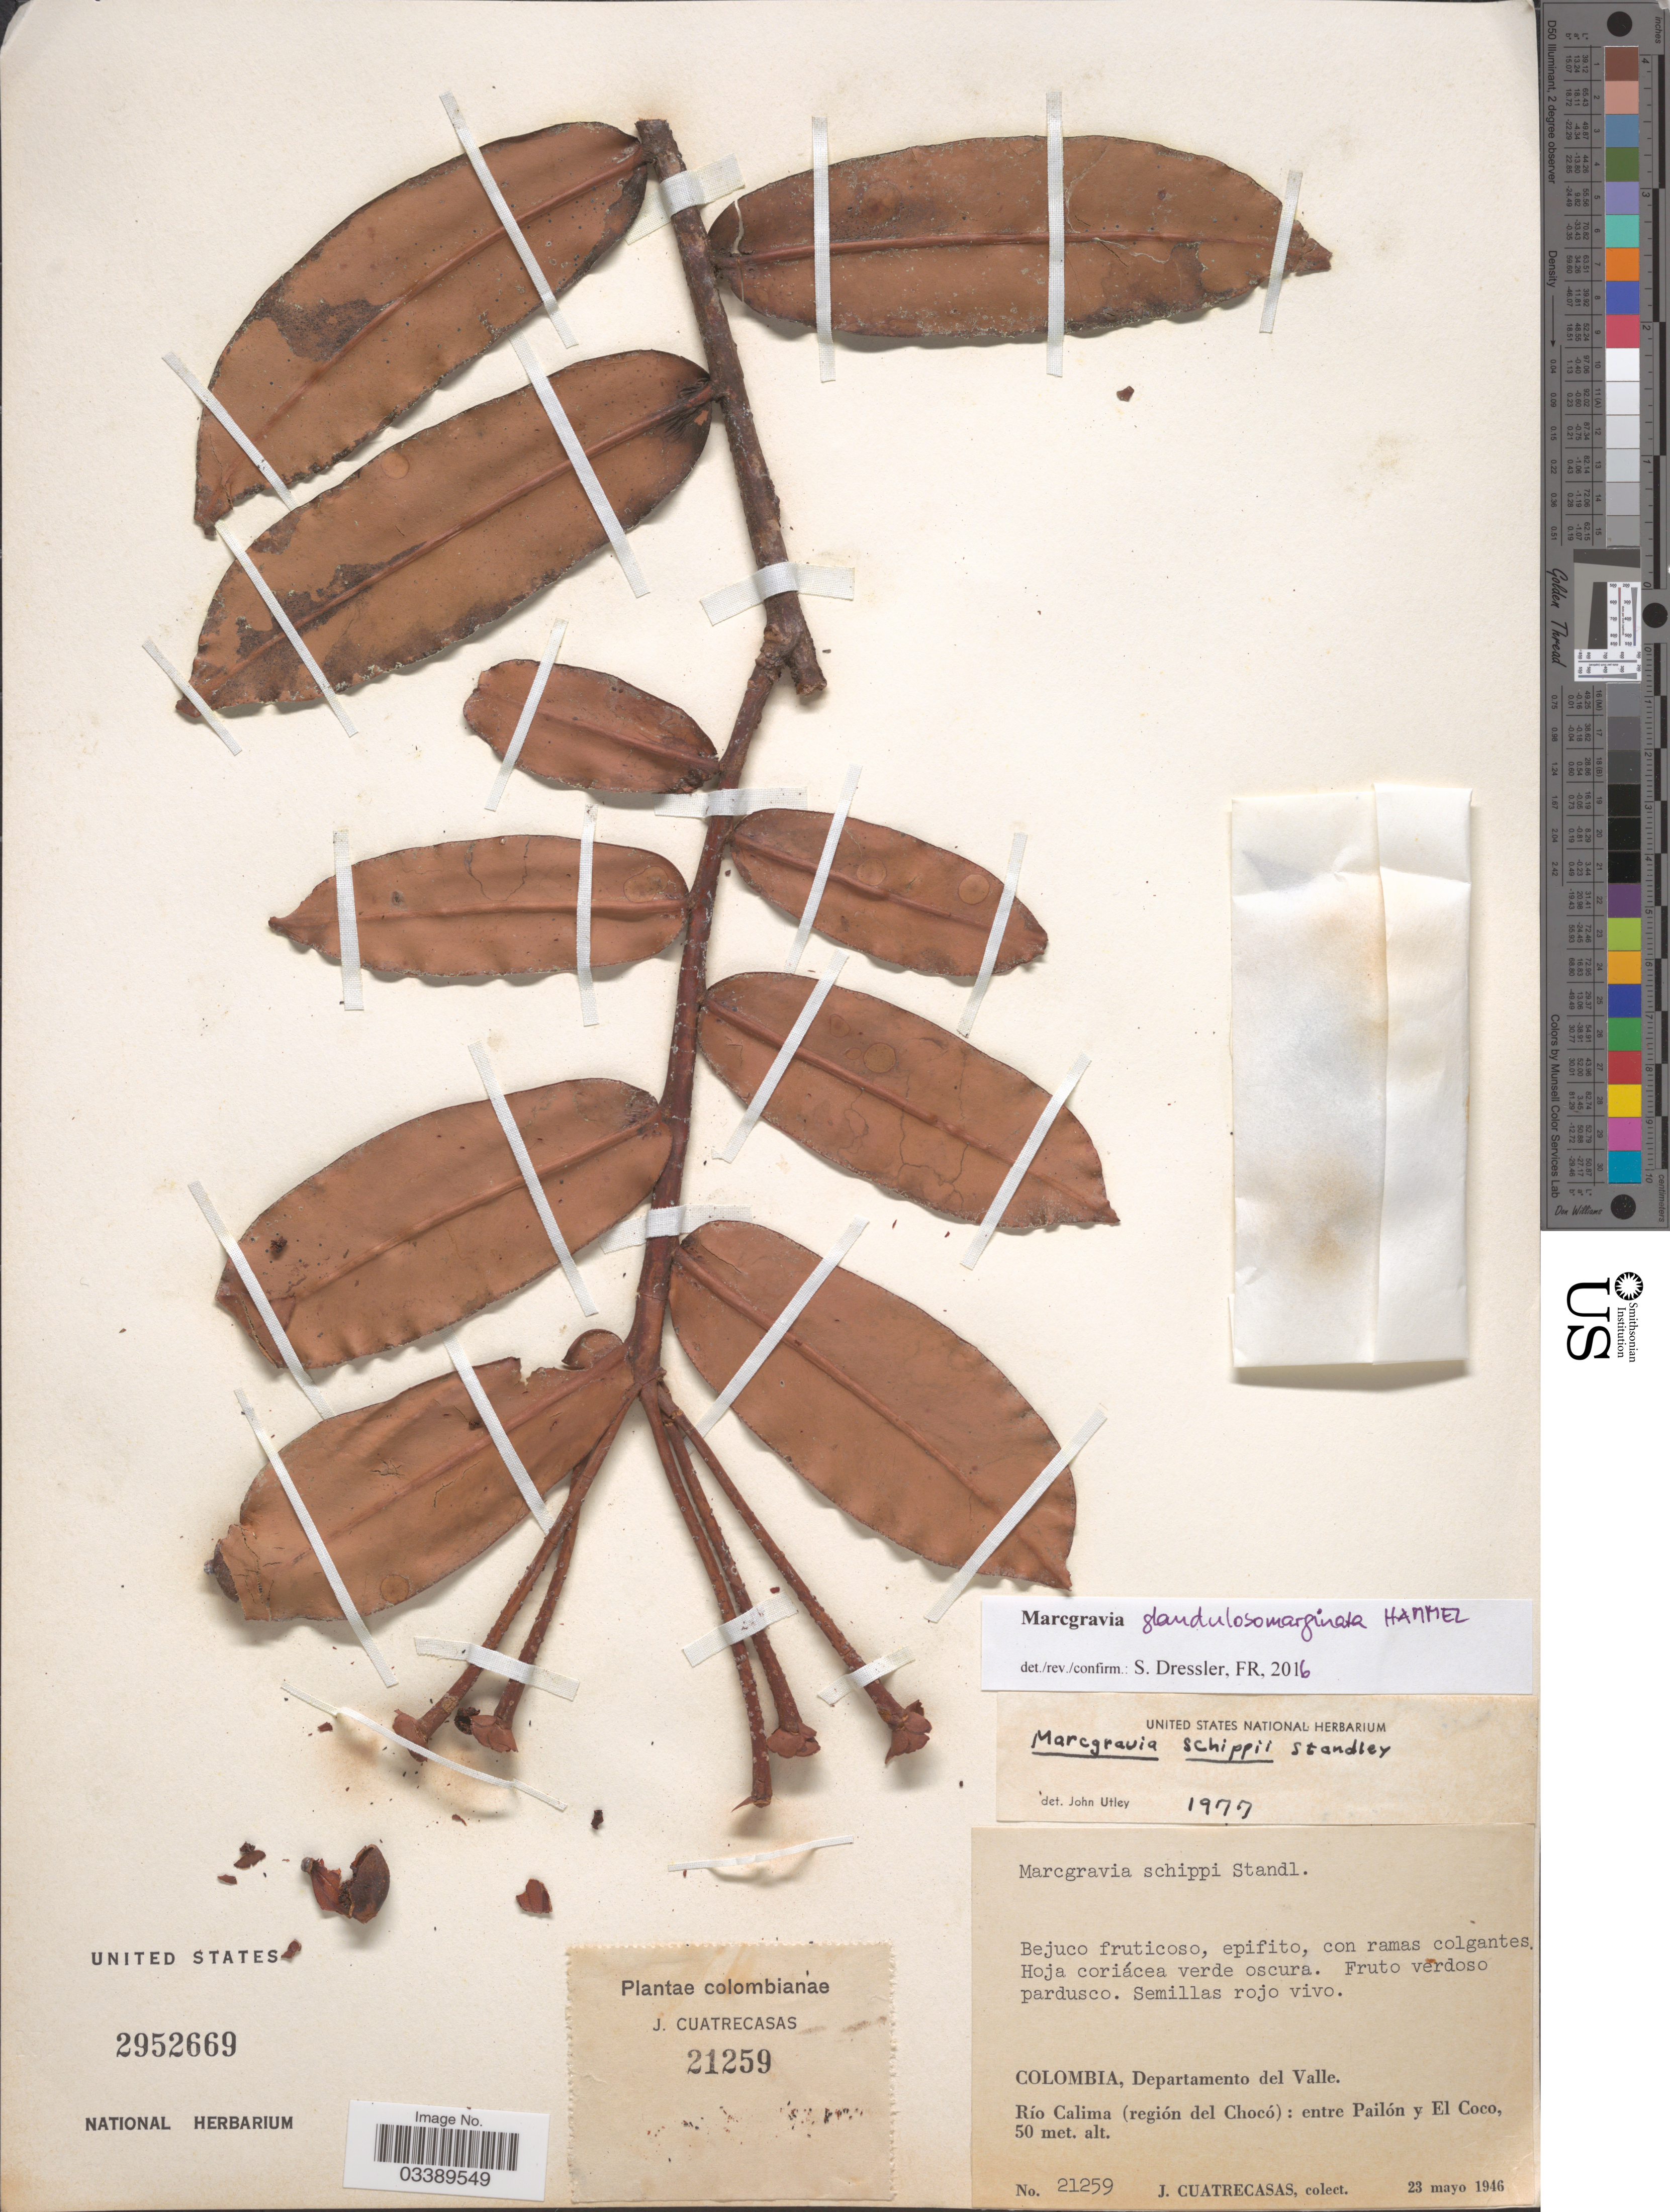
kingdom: Plantae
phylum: Tracheophyta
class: Magnoliopsida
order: Ericales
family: Marcgraviaceae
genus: Marcgravia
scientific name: Marcgravia glandulosomarginata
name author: Hammel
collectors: J. Cuatrecasas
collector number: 21259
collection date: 1946-05-23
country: Colombia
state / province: Valle del Cauca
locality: Departamento del Valle. Río Calima (región del Chocó): entre Pailón y El Coco.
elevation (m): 50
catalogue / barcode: US 2952669